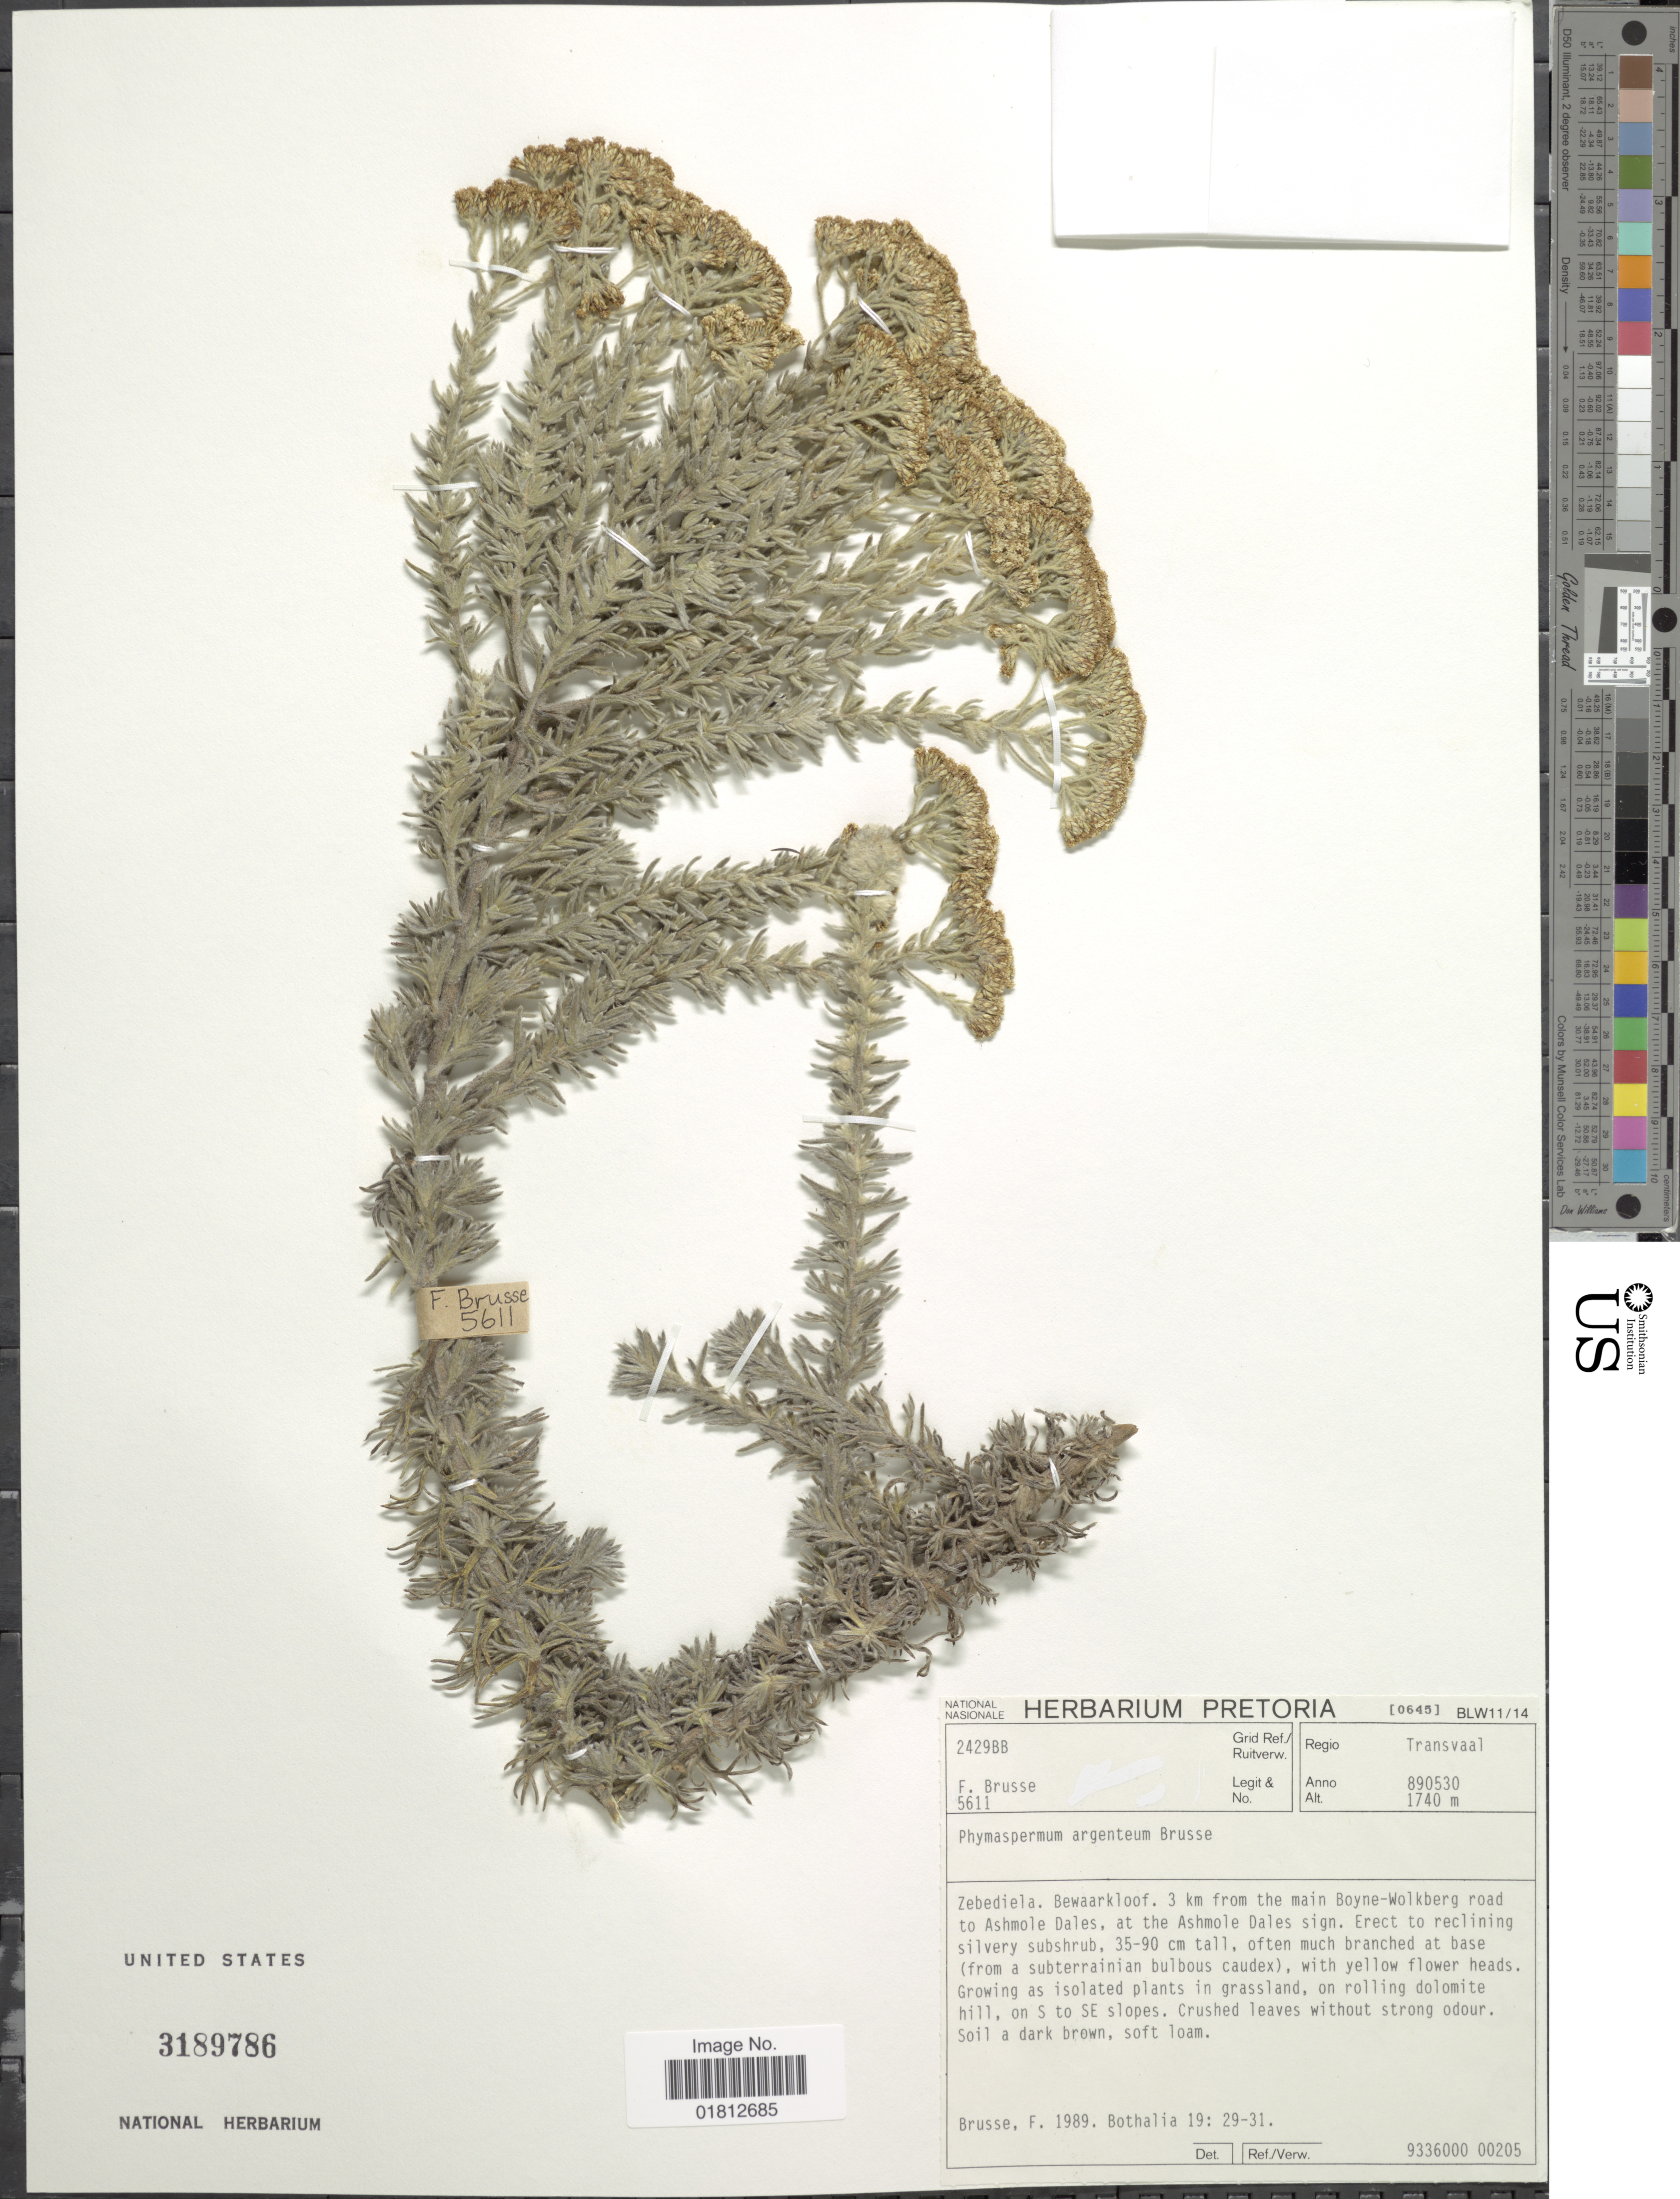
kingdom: Plantae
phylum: Tracheophyta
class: Magnoliopsida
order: Asterales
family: Asteraceae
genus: Phymaspermum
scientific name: Phymaspermum argenteum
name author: Brusse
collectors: F. A. Brusse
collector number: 5611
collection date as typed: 890530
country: South Africa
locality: Transvaal, Zebediela, Bewaarkloof, 3 km from the main Boyne-Wolkberg road to Ashmole Dales, at the Ashmole Dales sign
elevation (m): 1740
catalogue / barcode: US 3189786